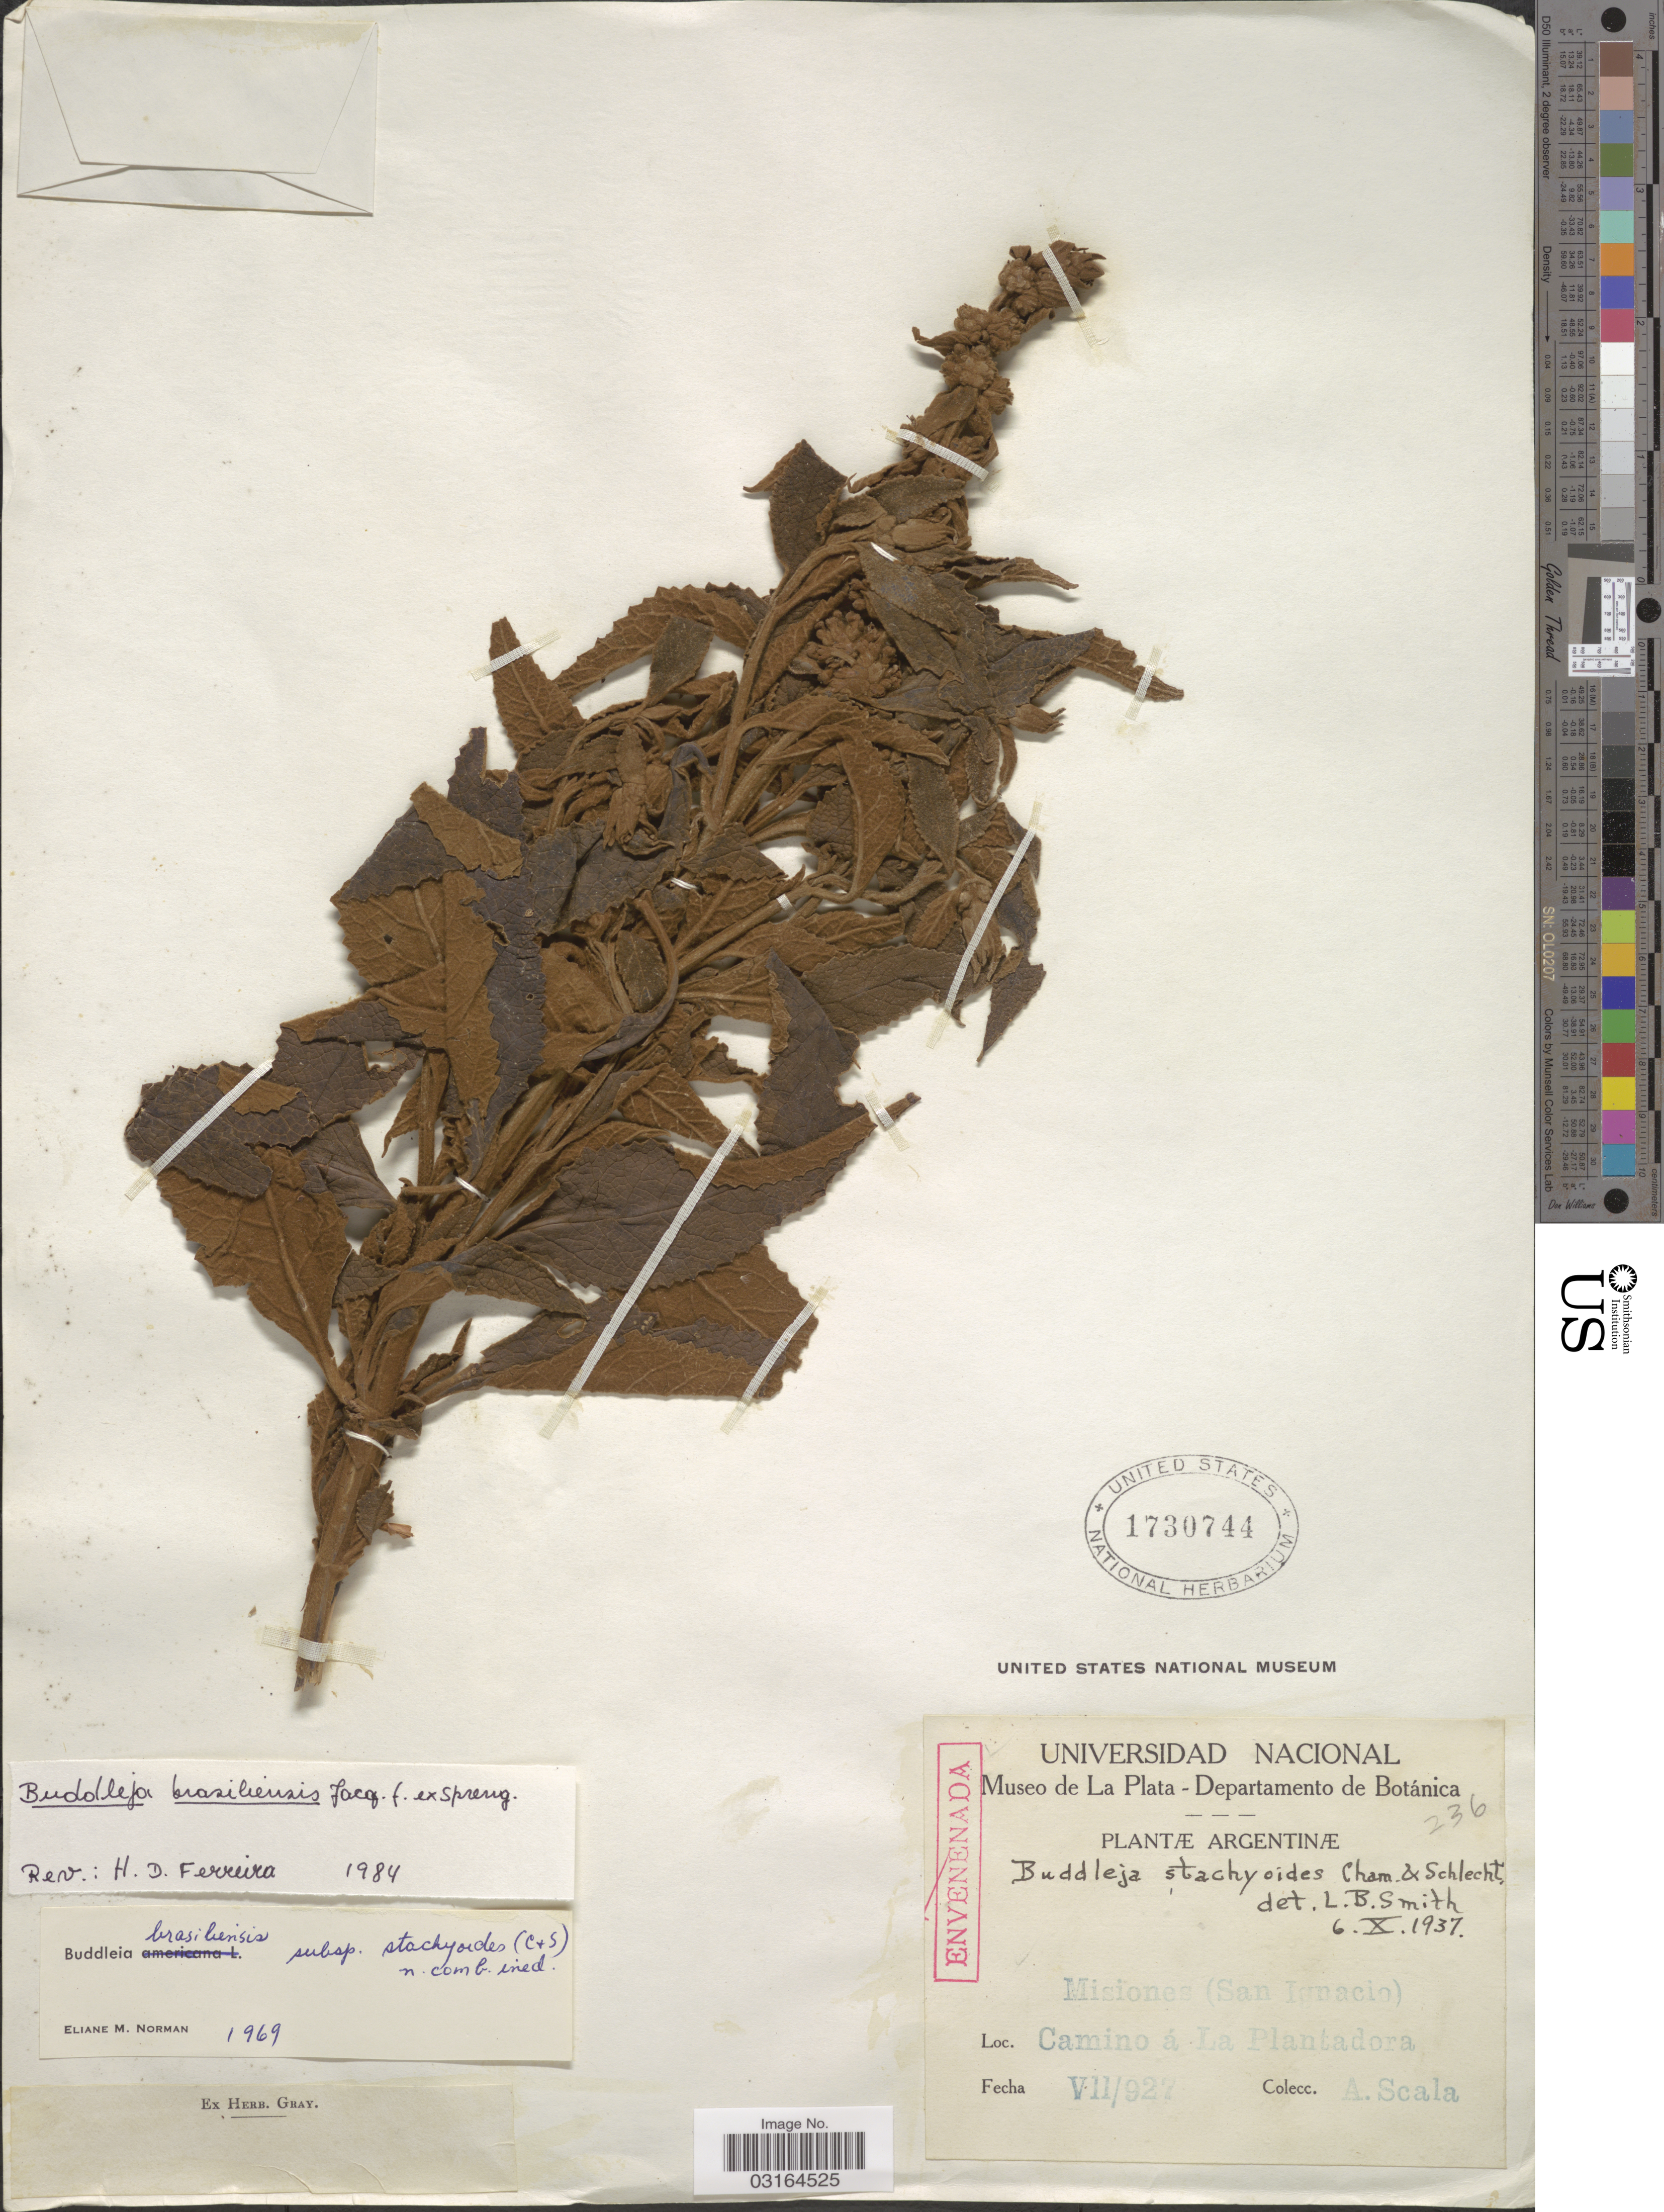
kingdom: Plantae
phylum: Tracheophyta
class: Magnoliopsida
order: Lamiales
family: Scrophulariaceae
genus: Buddleja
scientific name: Buddleja stachyoides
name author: Cham. & Schltdl.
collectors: A. Scala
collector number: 236*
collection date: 1927-07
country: Argentina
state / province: Misiones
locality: Misiones (San Ignacio). Camino á La Plantadora.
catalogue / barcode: US 1730744